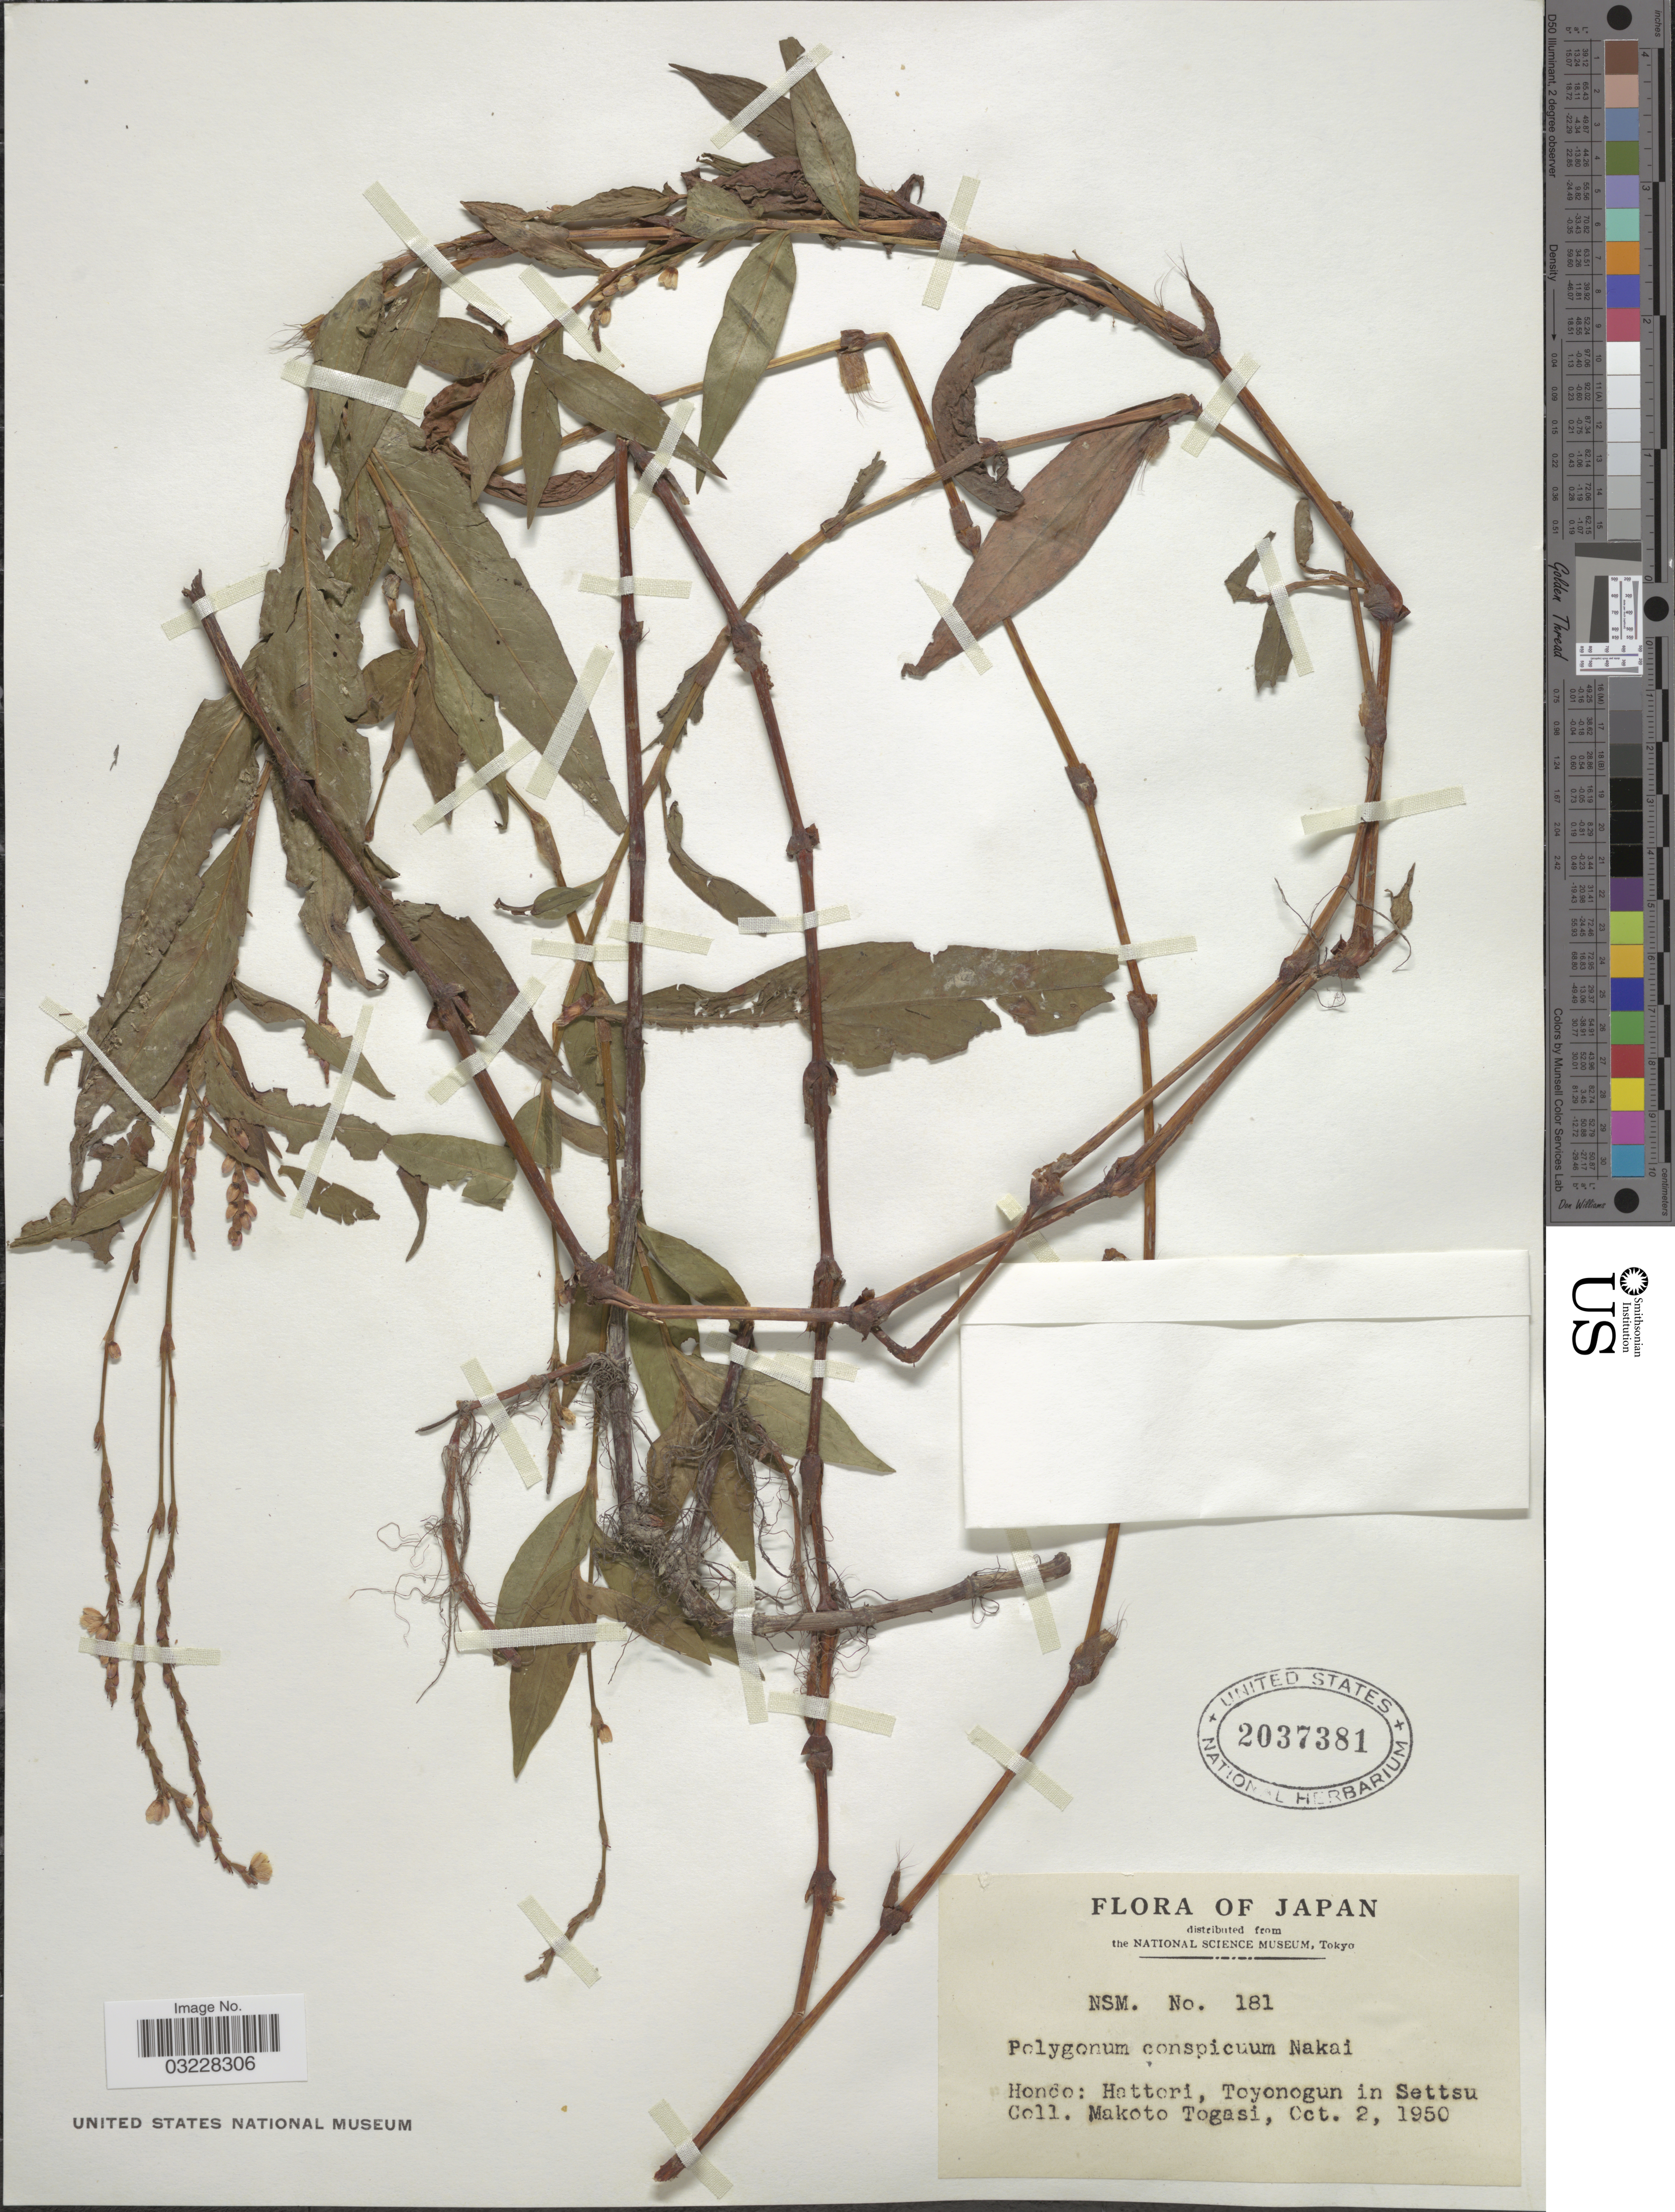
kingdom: Plantae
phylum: Tracheophyta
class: Magnoliopsida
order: Caryophyllales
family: Polygonaceae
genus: Polygonum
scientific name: Polygonum conspicuum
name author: Nakai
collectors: M. Togasi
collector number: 181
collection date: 1950-10-02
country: Japan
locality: Hondo: Hattori, Toyonogun in Settsu.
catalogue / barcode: US 2037381